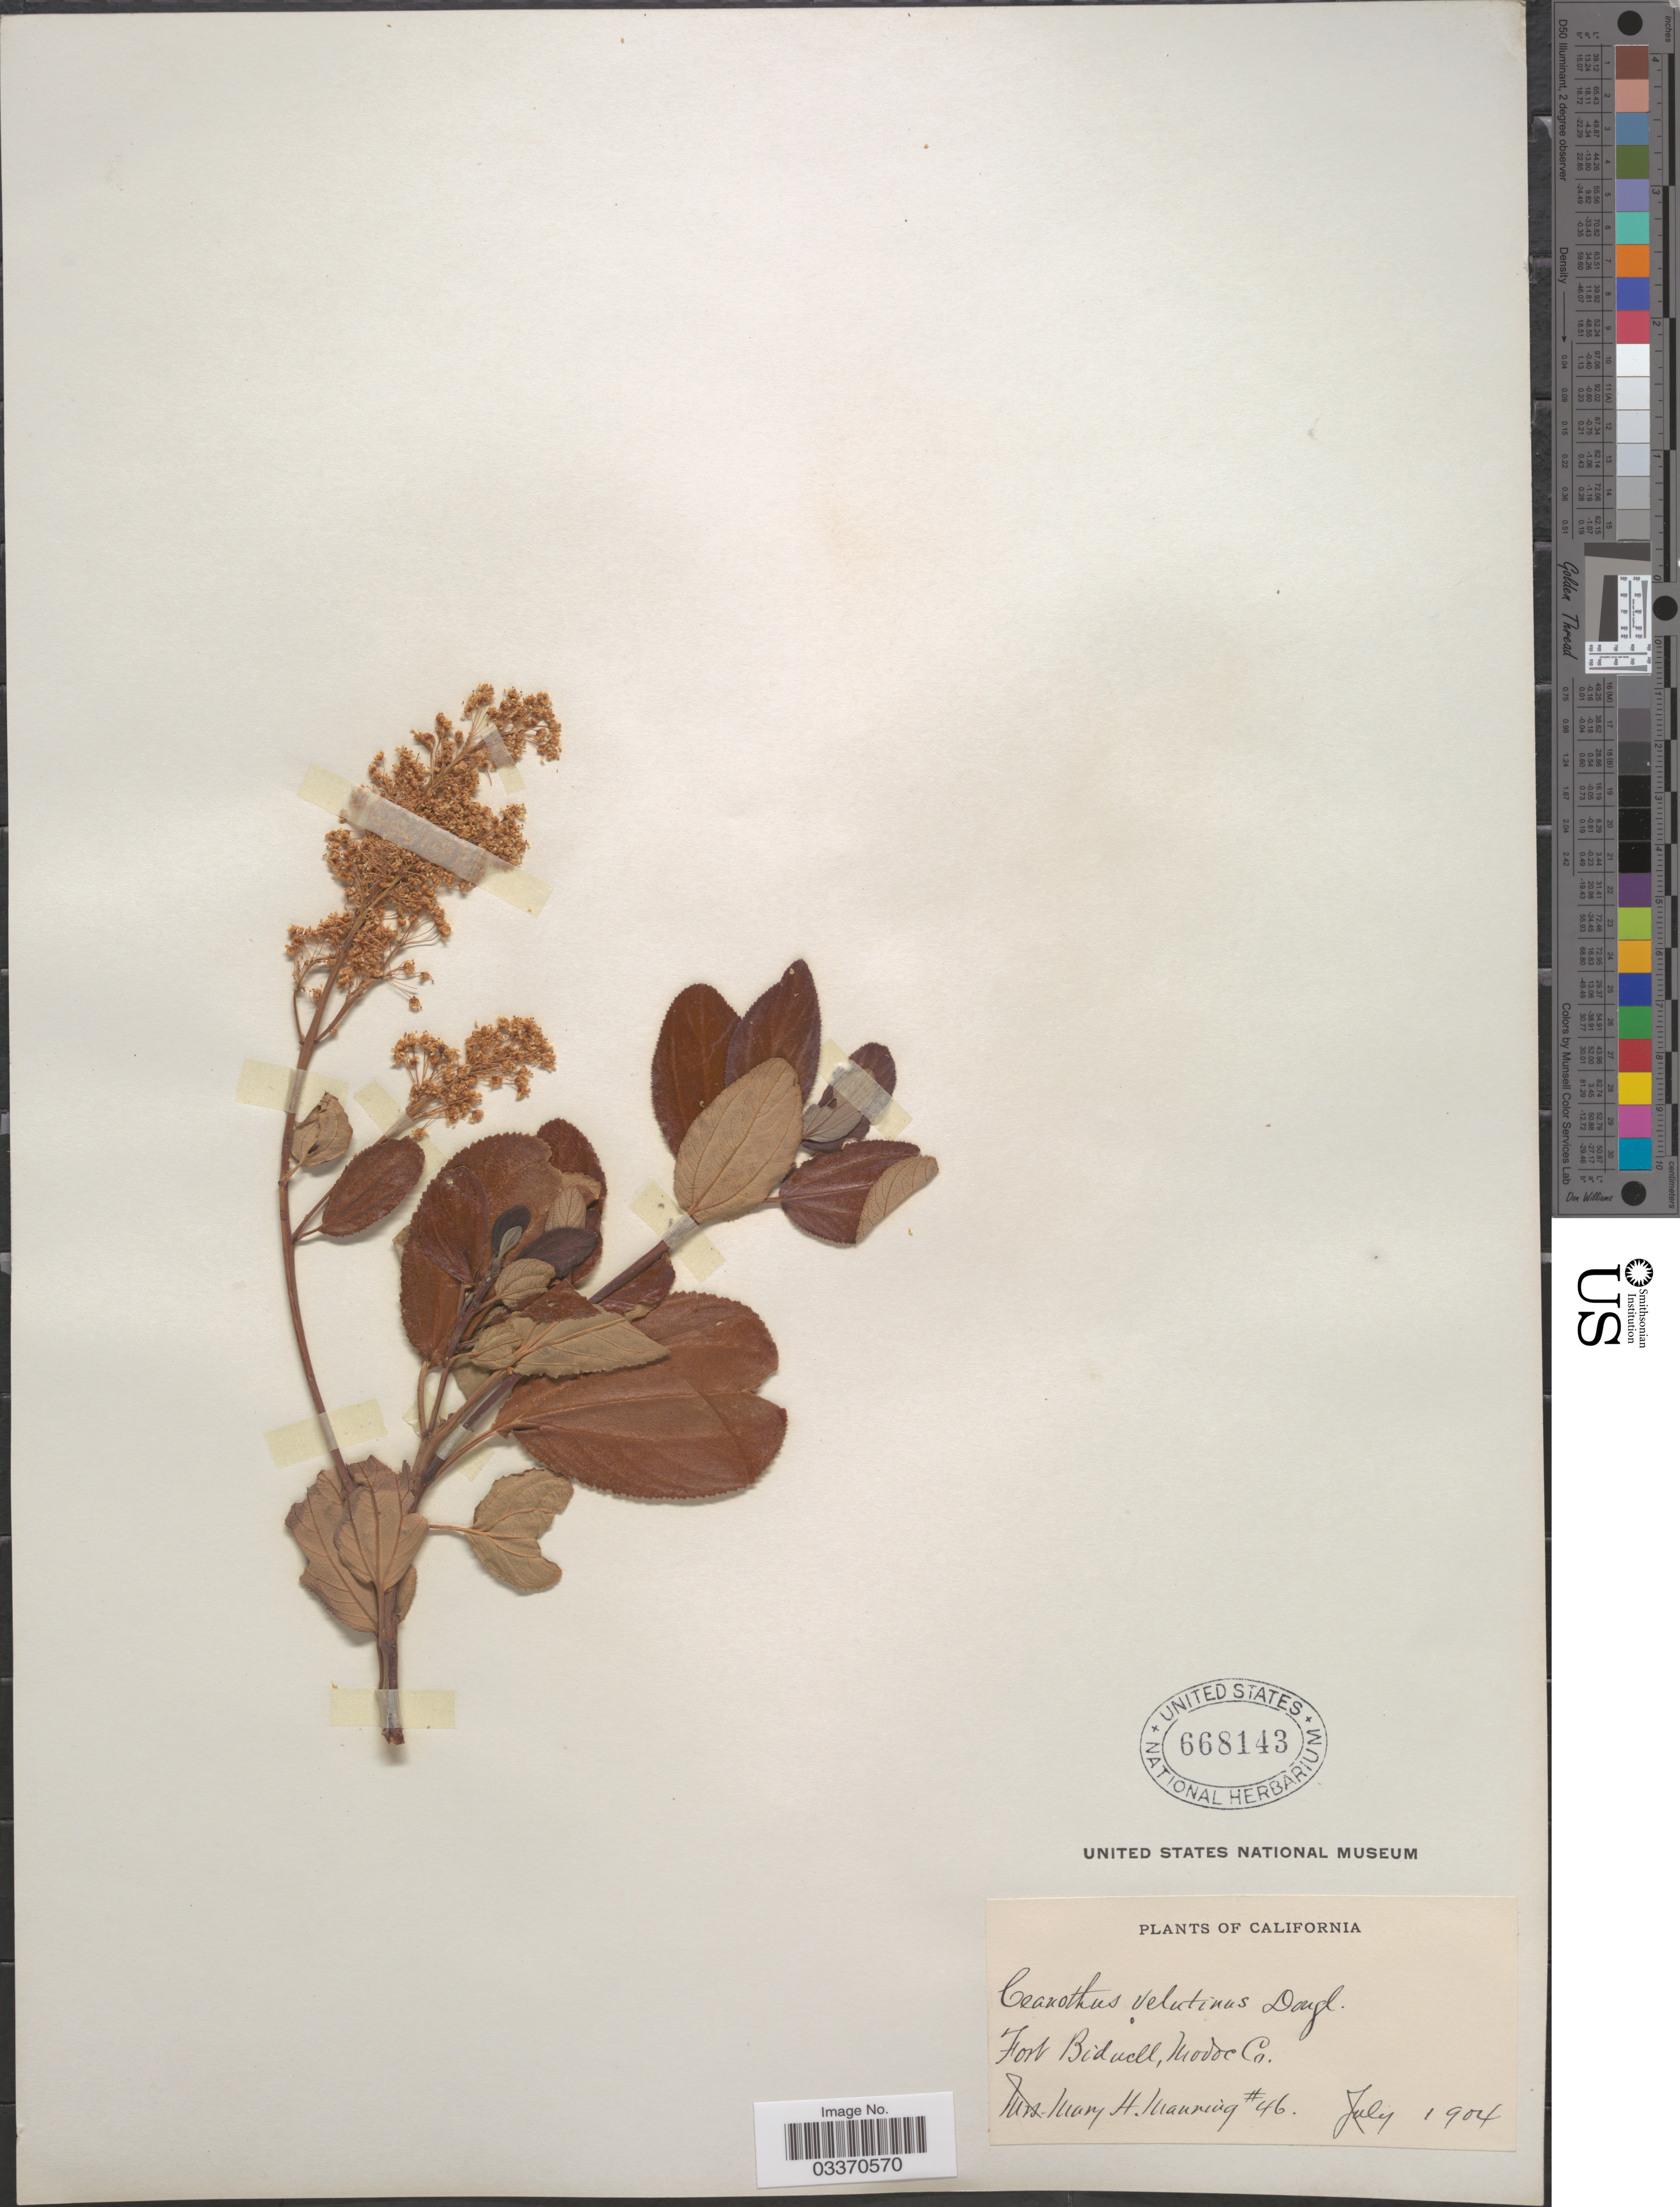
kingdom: Plantae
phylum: Tracheophyta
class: Magnoliopsida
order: Rosales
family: Rhamnaceae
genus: Ceanothus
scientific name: Ceanothus velutinus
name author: Douglas ex Hook.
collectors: M. Manning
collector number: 46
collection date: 1904-07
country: United States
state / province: California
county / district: Modoc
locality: Fort Bidwell, Modoc Co.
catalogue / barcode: US 668143